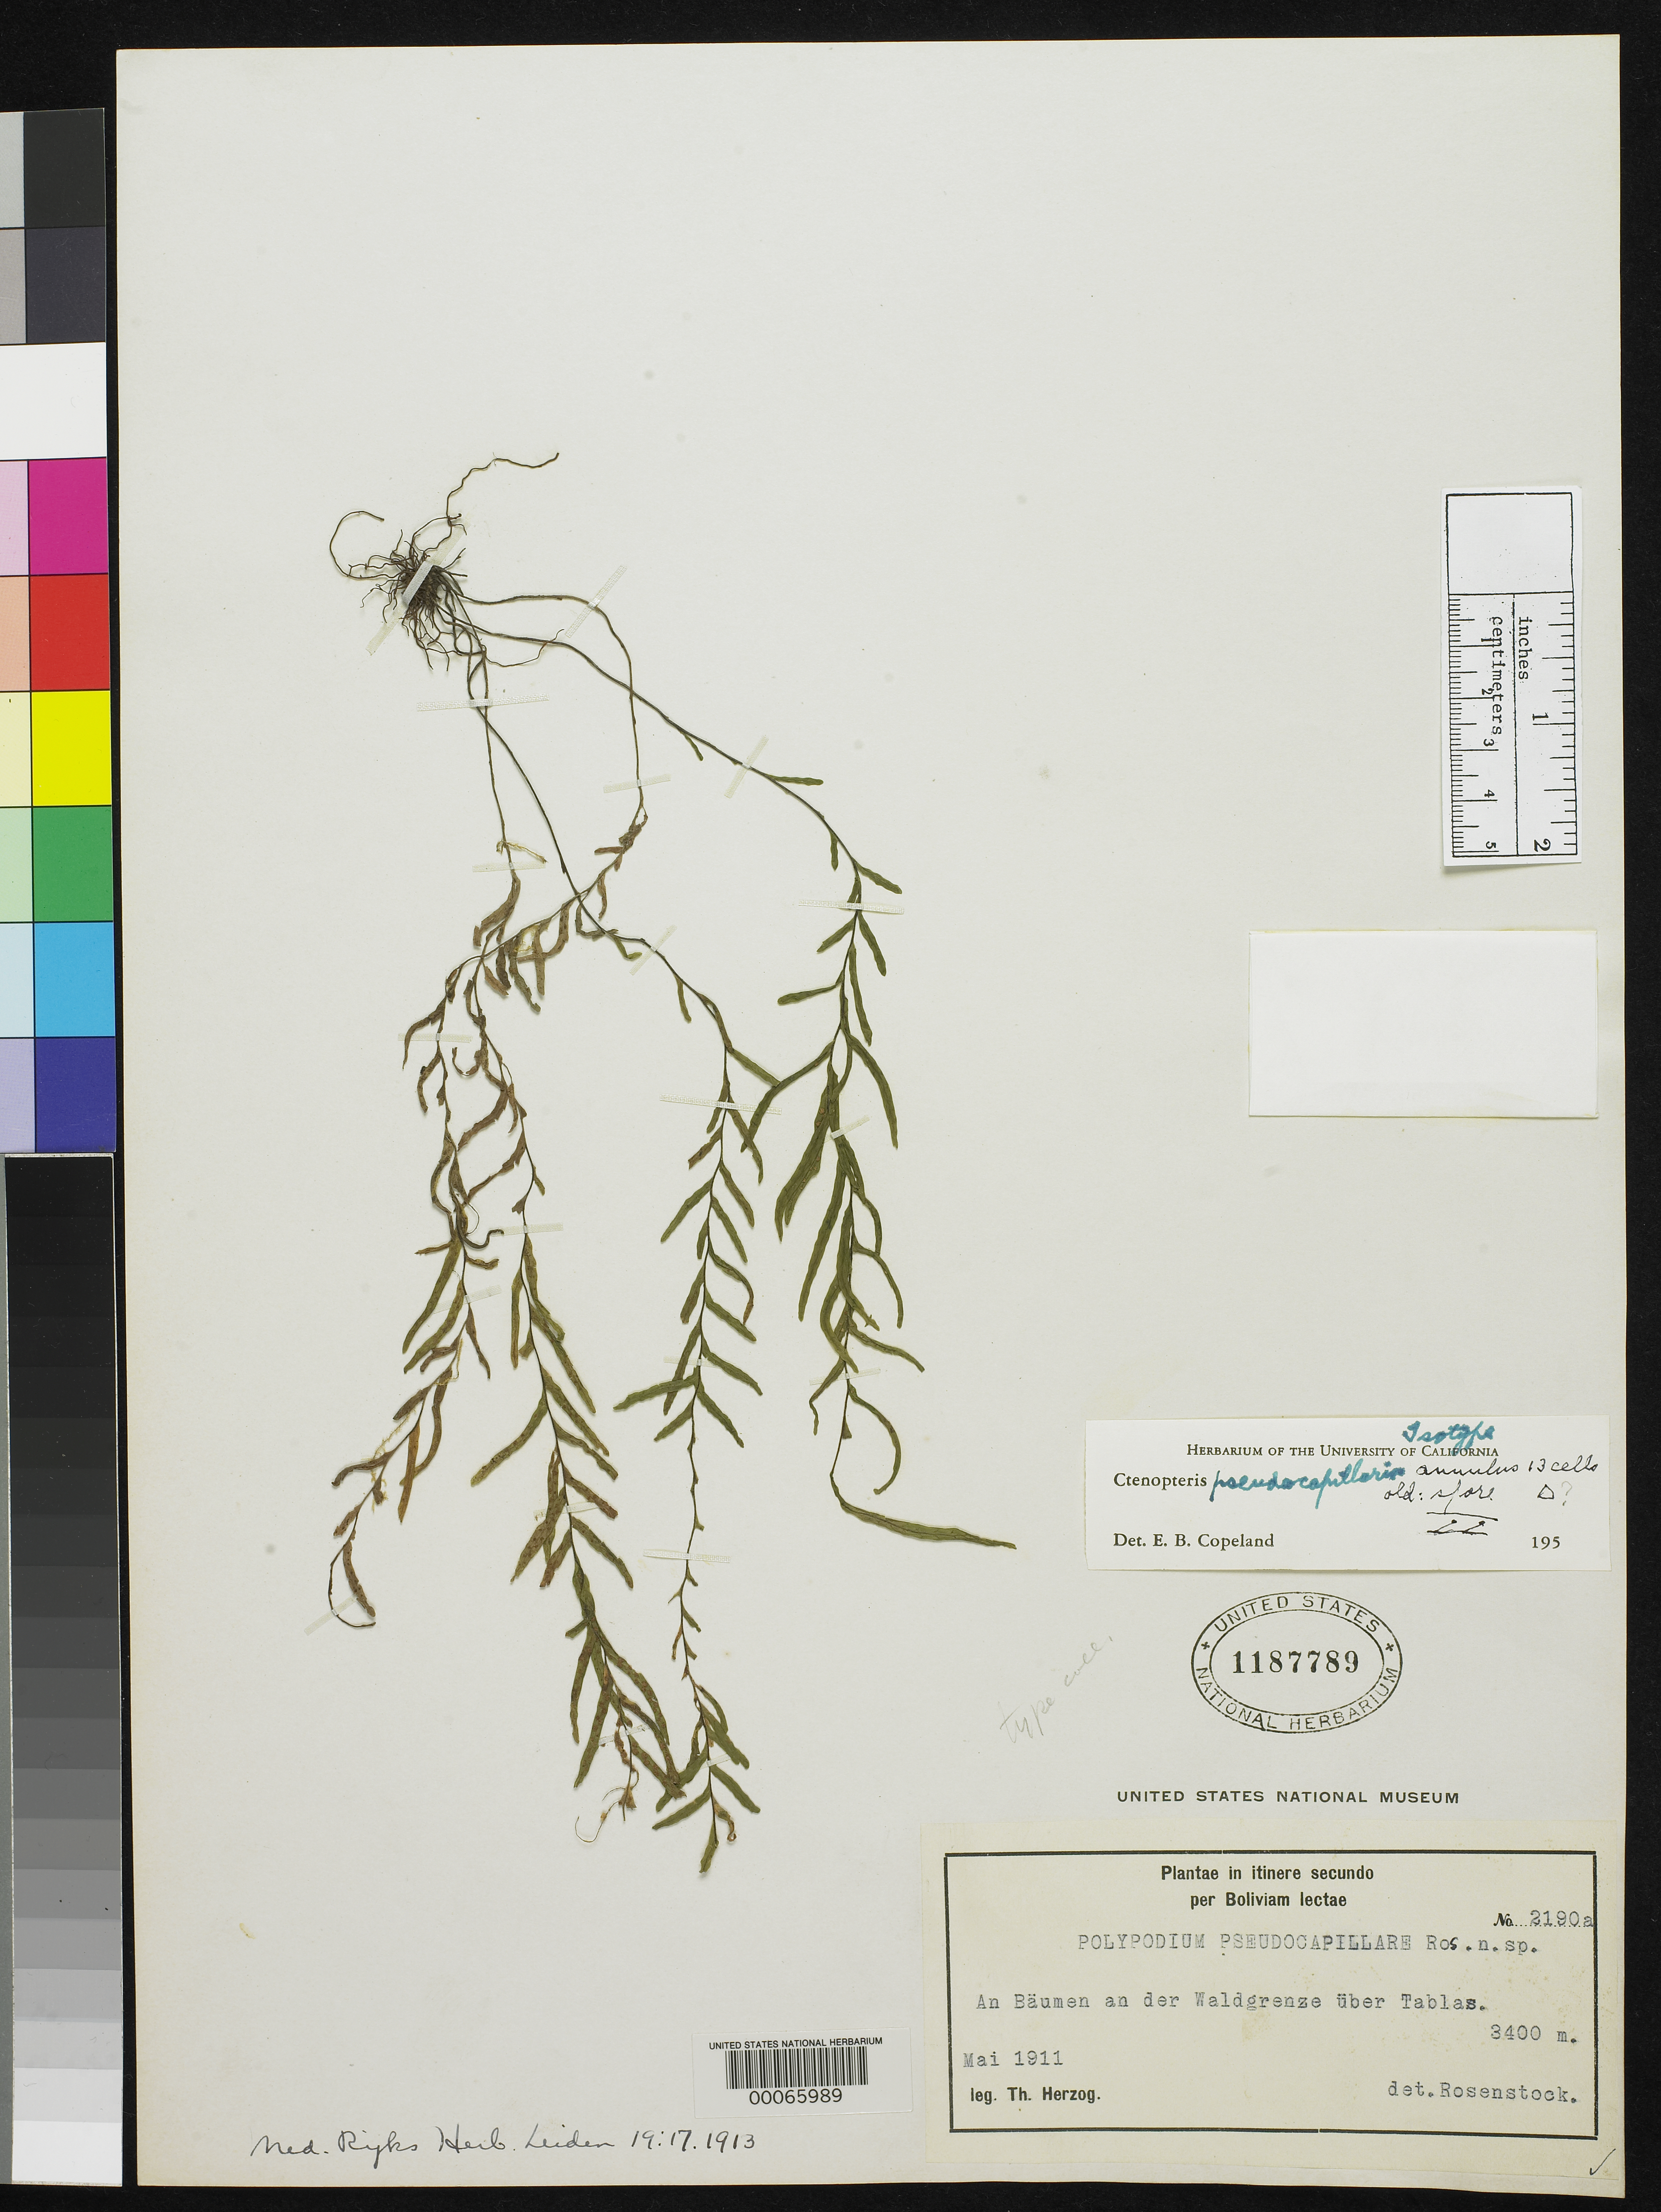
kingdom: Plantae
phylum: Tracheophyta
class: Polypodiopsida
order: Polypodiales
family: Polypodiaceae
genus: Polypodium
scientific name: Polypodium pseudocapillare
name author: Rosenst.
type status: Type Collection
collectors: T. K. J. Herzog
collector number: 2190a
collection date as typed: May 1911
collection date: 1911-05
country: Bolivia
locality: In Baumen an der waldgrense uber Tablas.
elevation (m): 3400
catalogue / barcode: US 1187789